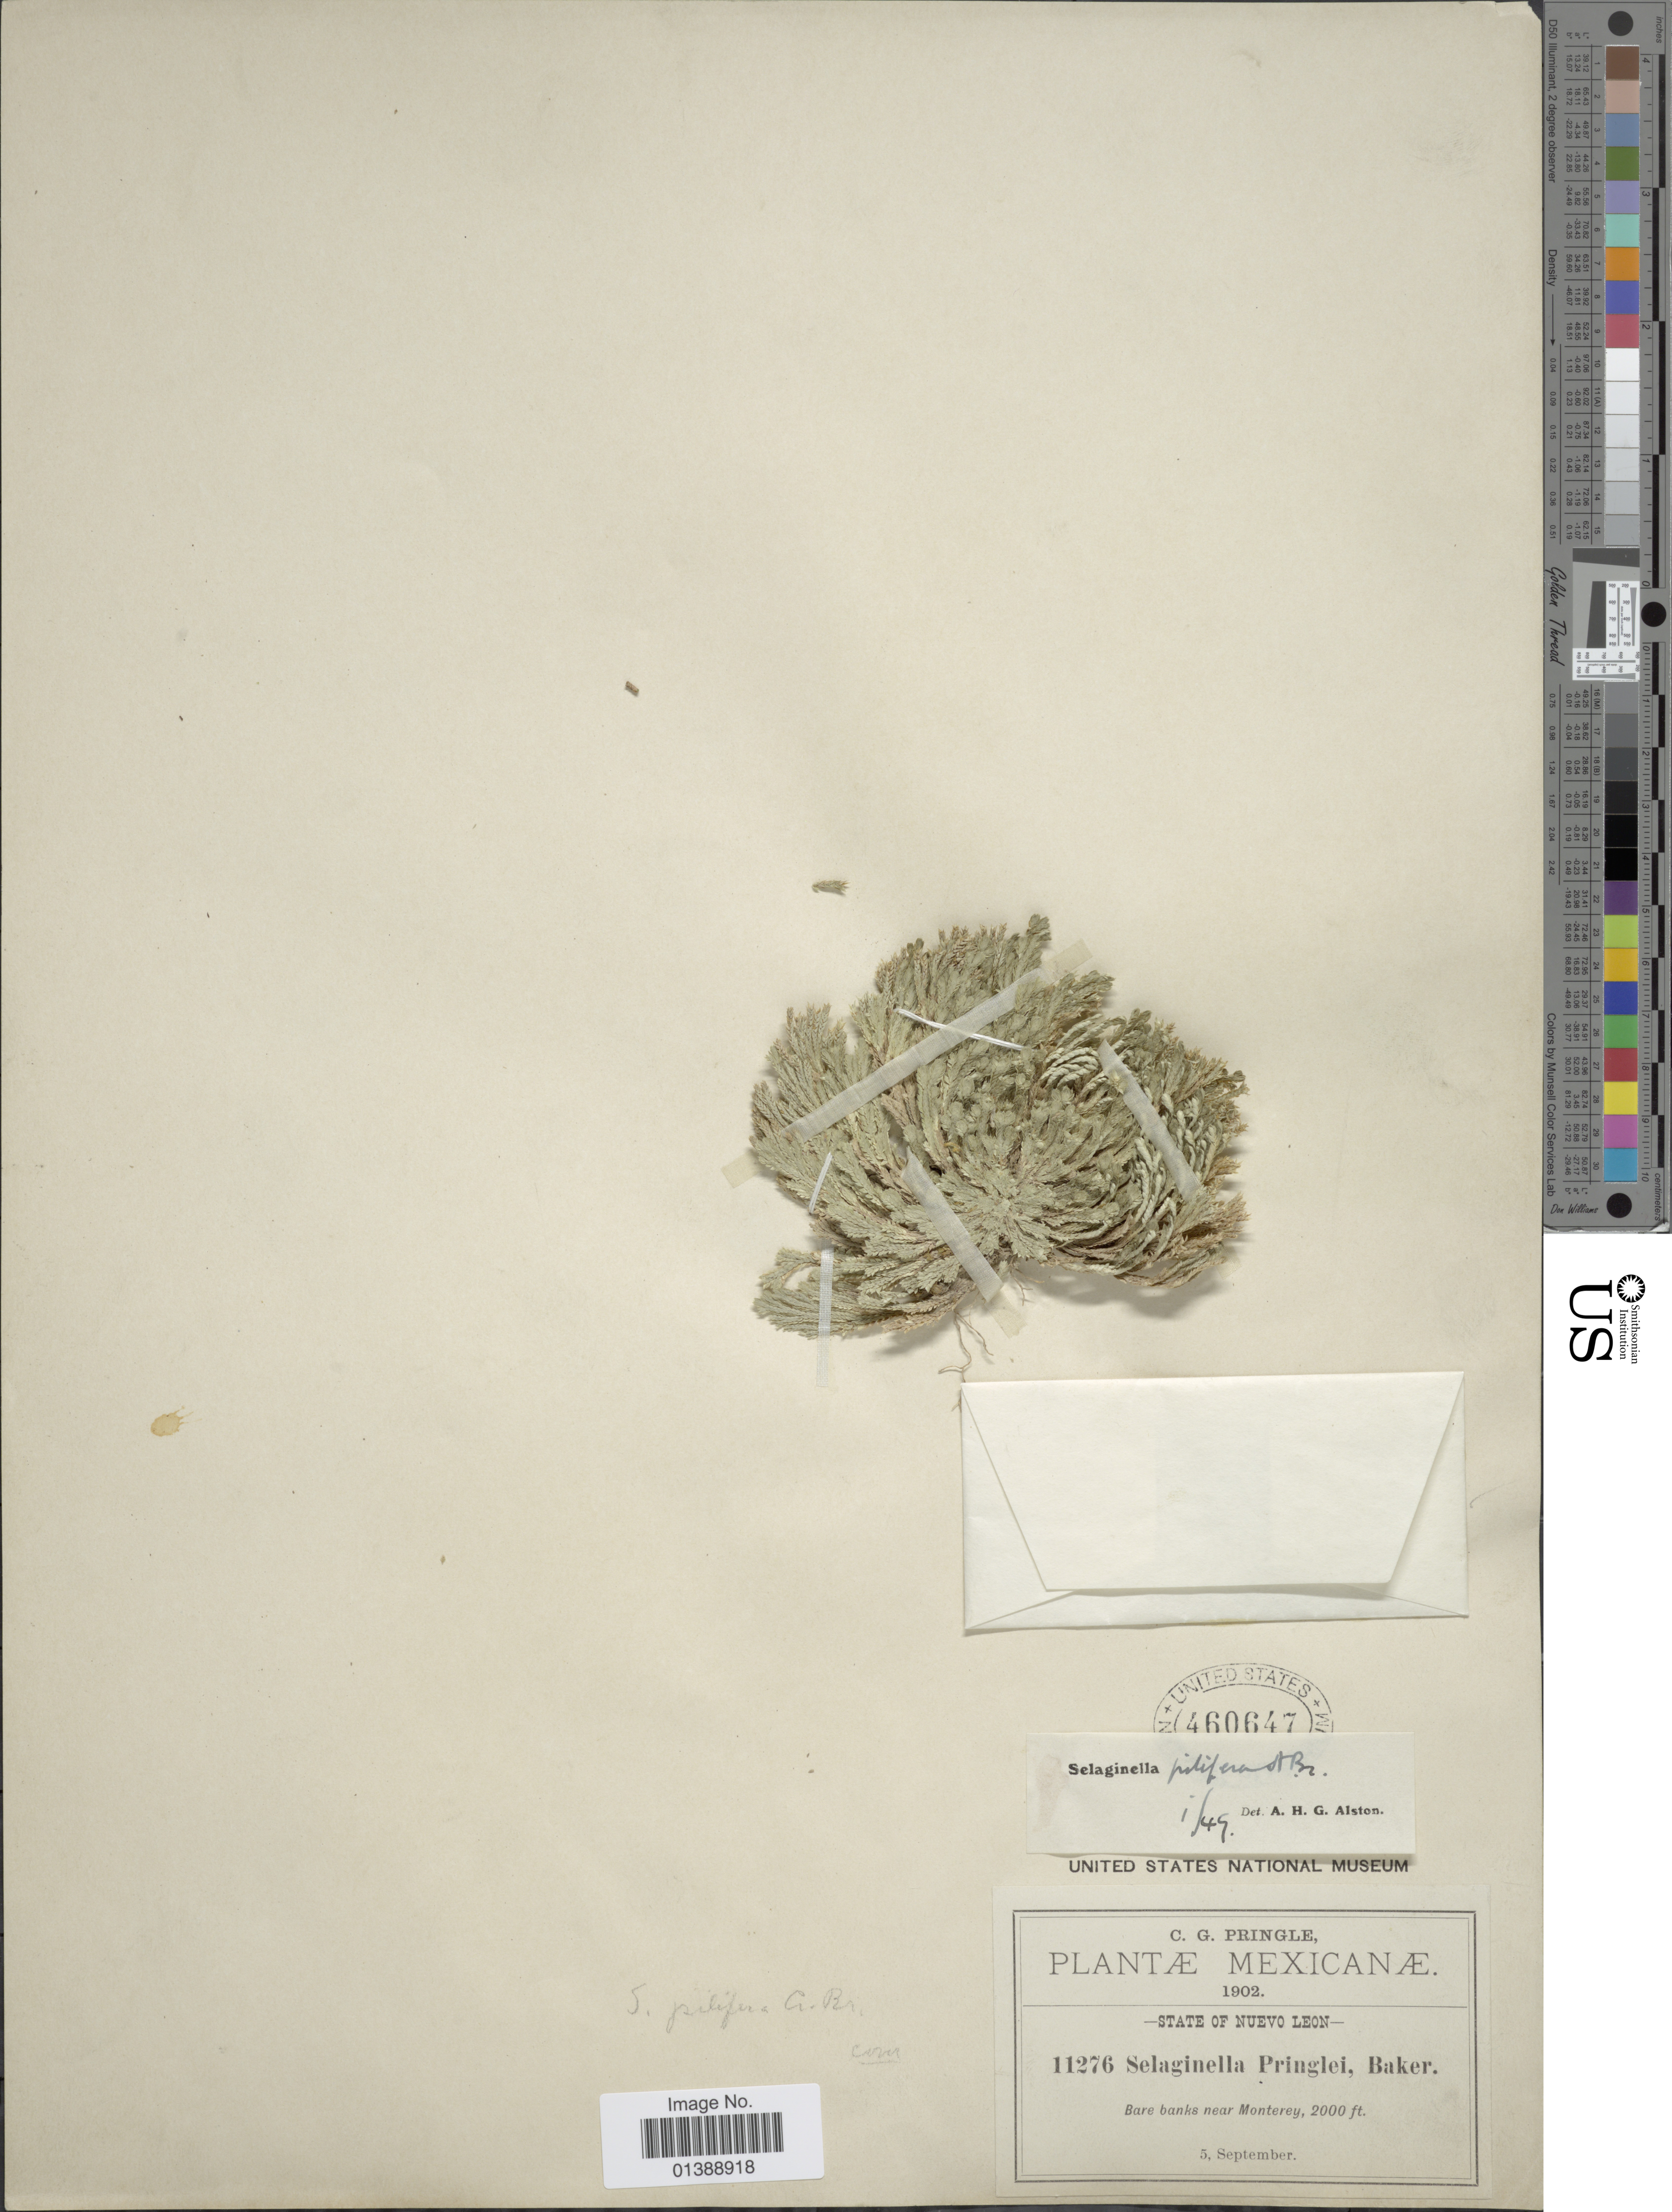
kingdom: Plantae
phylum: Tracheophyta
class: Lycopodiopsida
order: Selaginellales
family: Selaginellaceae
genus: Selaginella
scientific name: Selaginella pilifera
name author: A. Braun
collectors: C. G. Pringle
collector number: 11276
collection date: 1902-09-05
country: Mexico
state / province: Nuevo León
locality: Bare banks near Monterey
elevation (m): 610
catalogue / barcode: US 460647